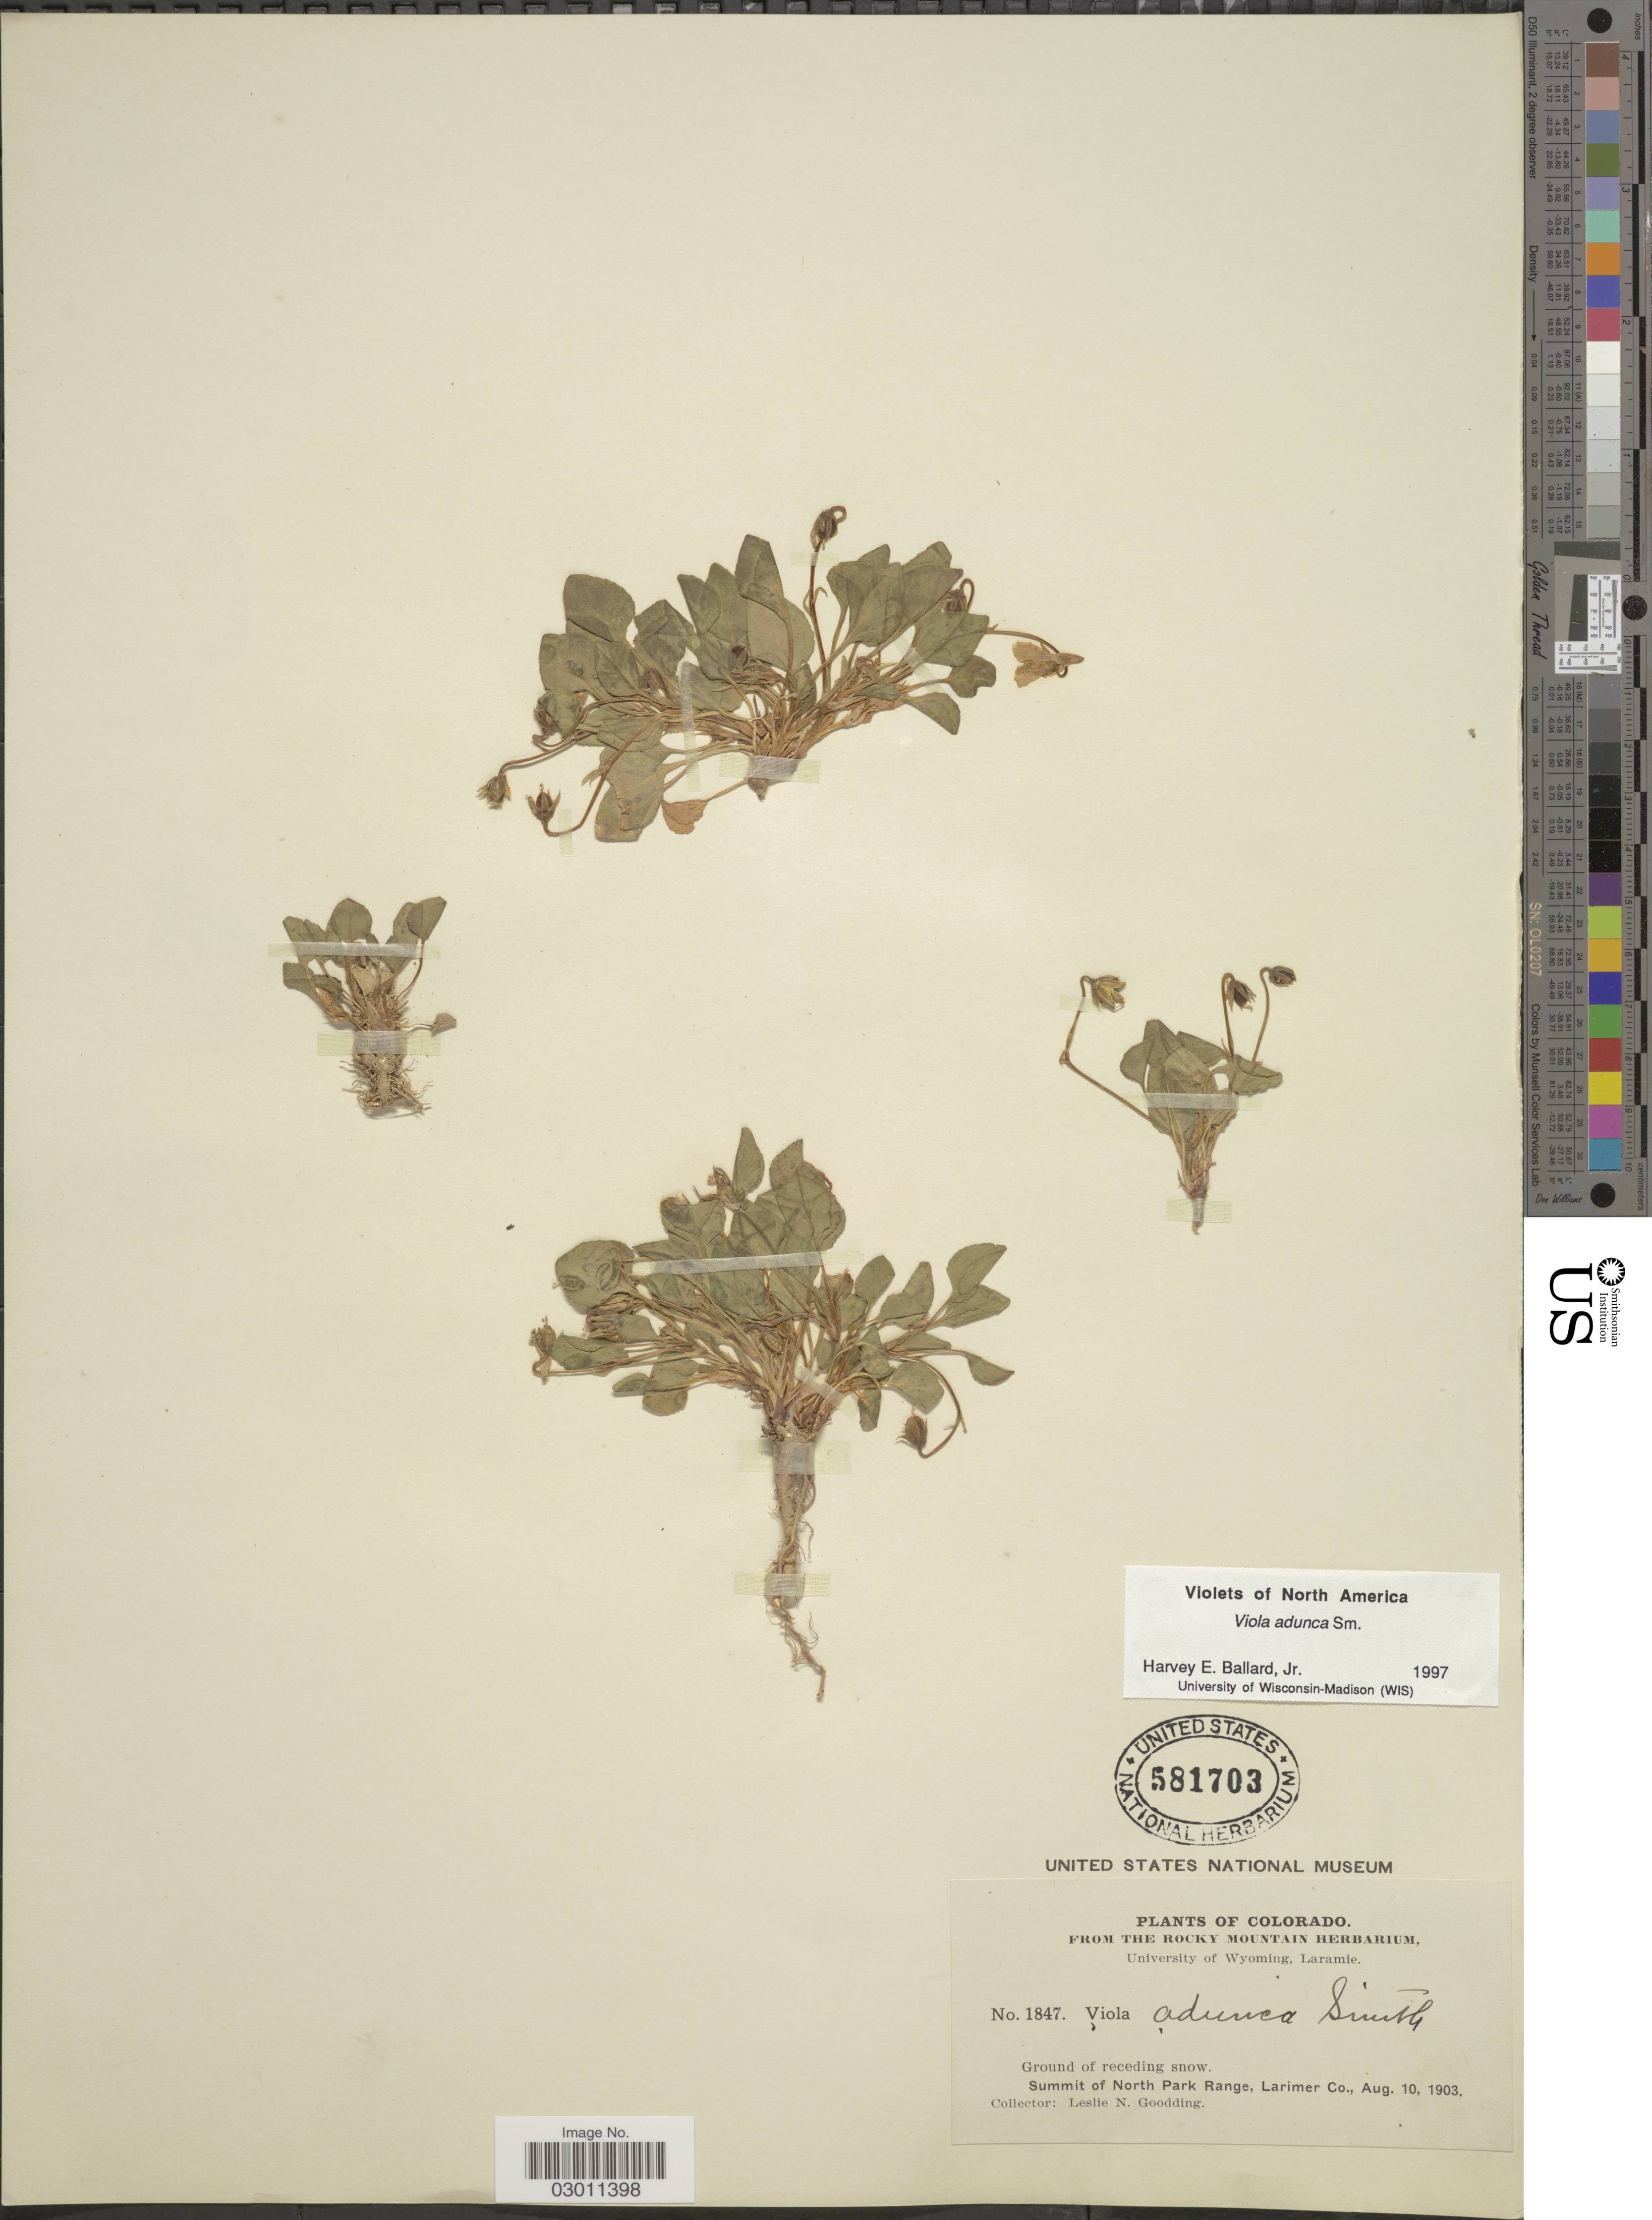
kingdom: Plantae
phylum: Tracheophyta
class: Magnoliopsida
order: Malpighiales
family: Violaceae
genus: Viola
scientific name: Viola adunca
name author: Sm.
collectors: L. N. Goodding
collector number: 1847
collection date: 1903-08-10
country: United States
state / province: Colorado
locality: Summit of North Park Range, Larimer Co.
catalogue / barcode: US 581703